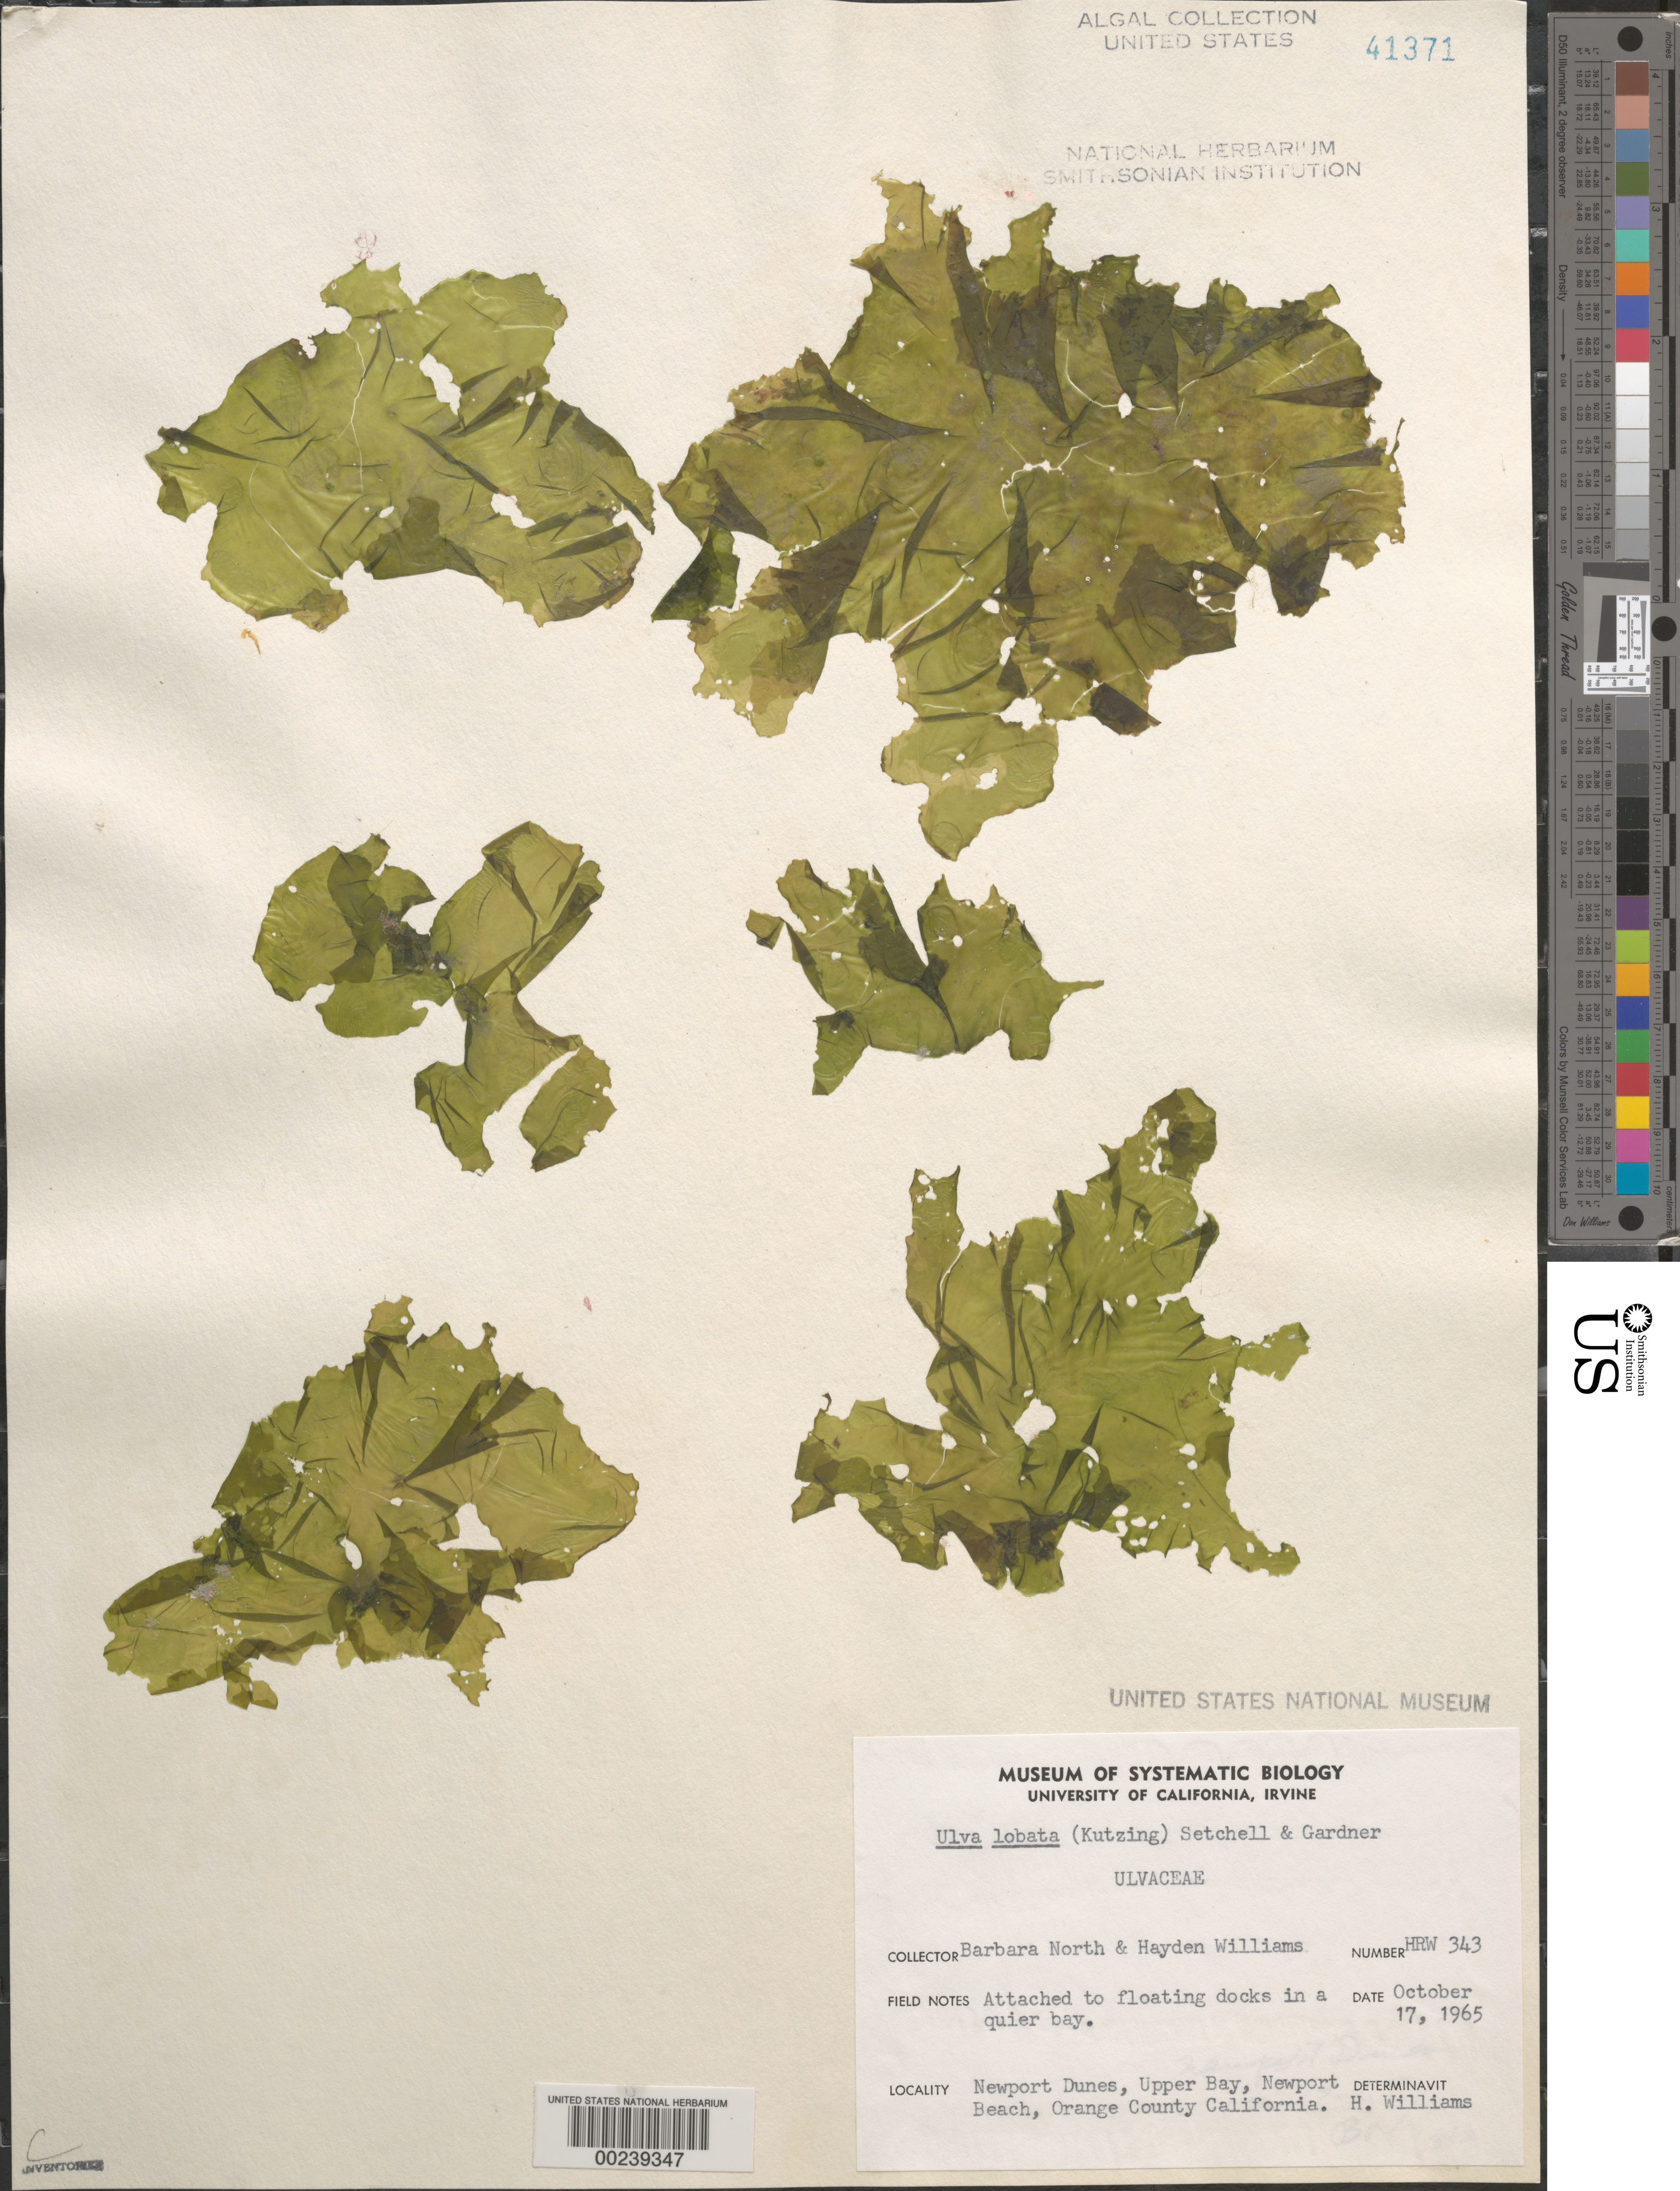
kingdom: Plantae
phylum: Chlorophyta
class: Ulvophyceae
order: Ulvales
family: Ulvaceae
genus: Ulva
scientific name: Ulva lactuca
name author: L.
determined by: Algae name updating Project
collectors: B. North & H. R. Williams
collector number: HRW 343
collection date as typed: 17 Oct 1965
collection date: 1965-10-17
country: United States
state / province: California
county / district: Orange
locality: Newport Beach, Upper Newport Bay, Newport Dunes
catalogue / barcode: US 41371